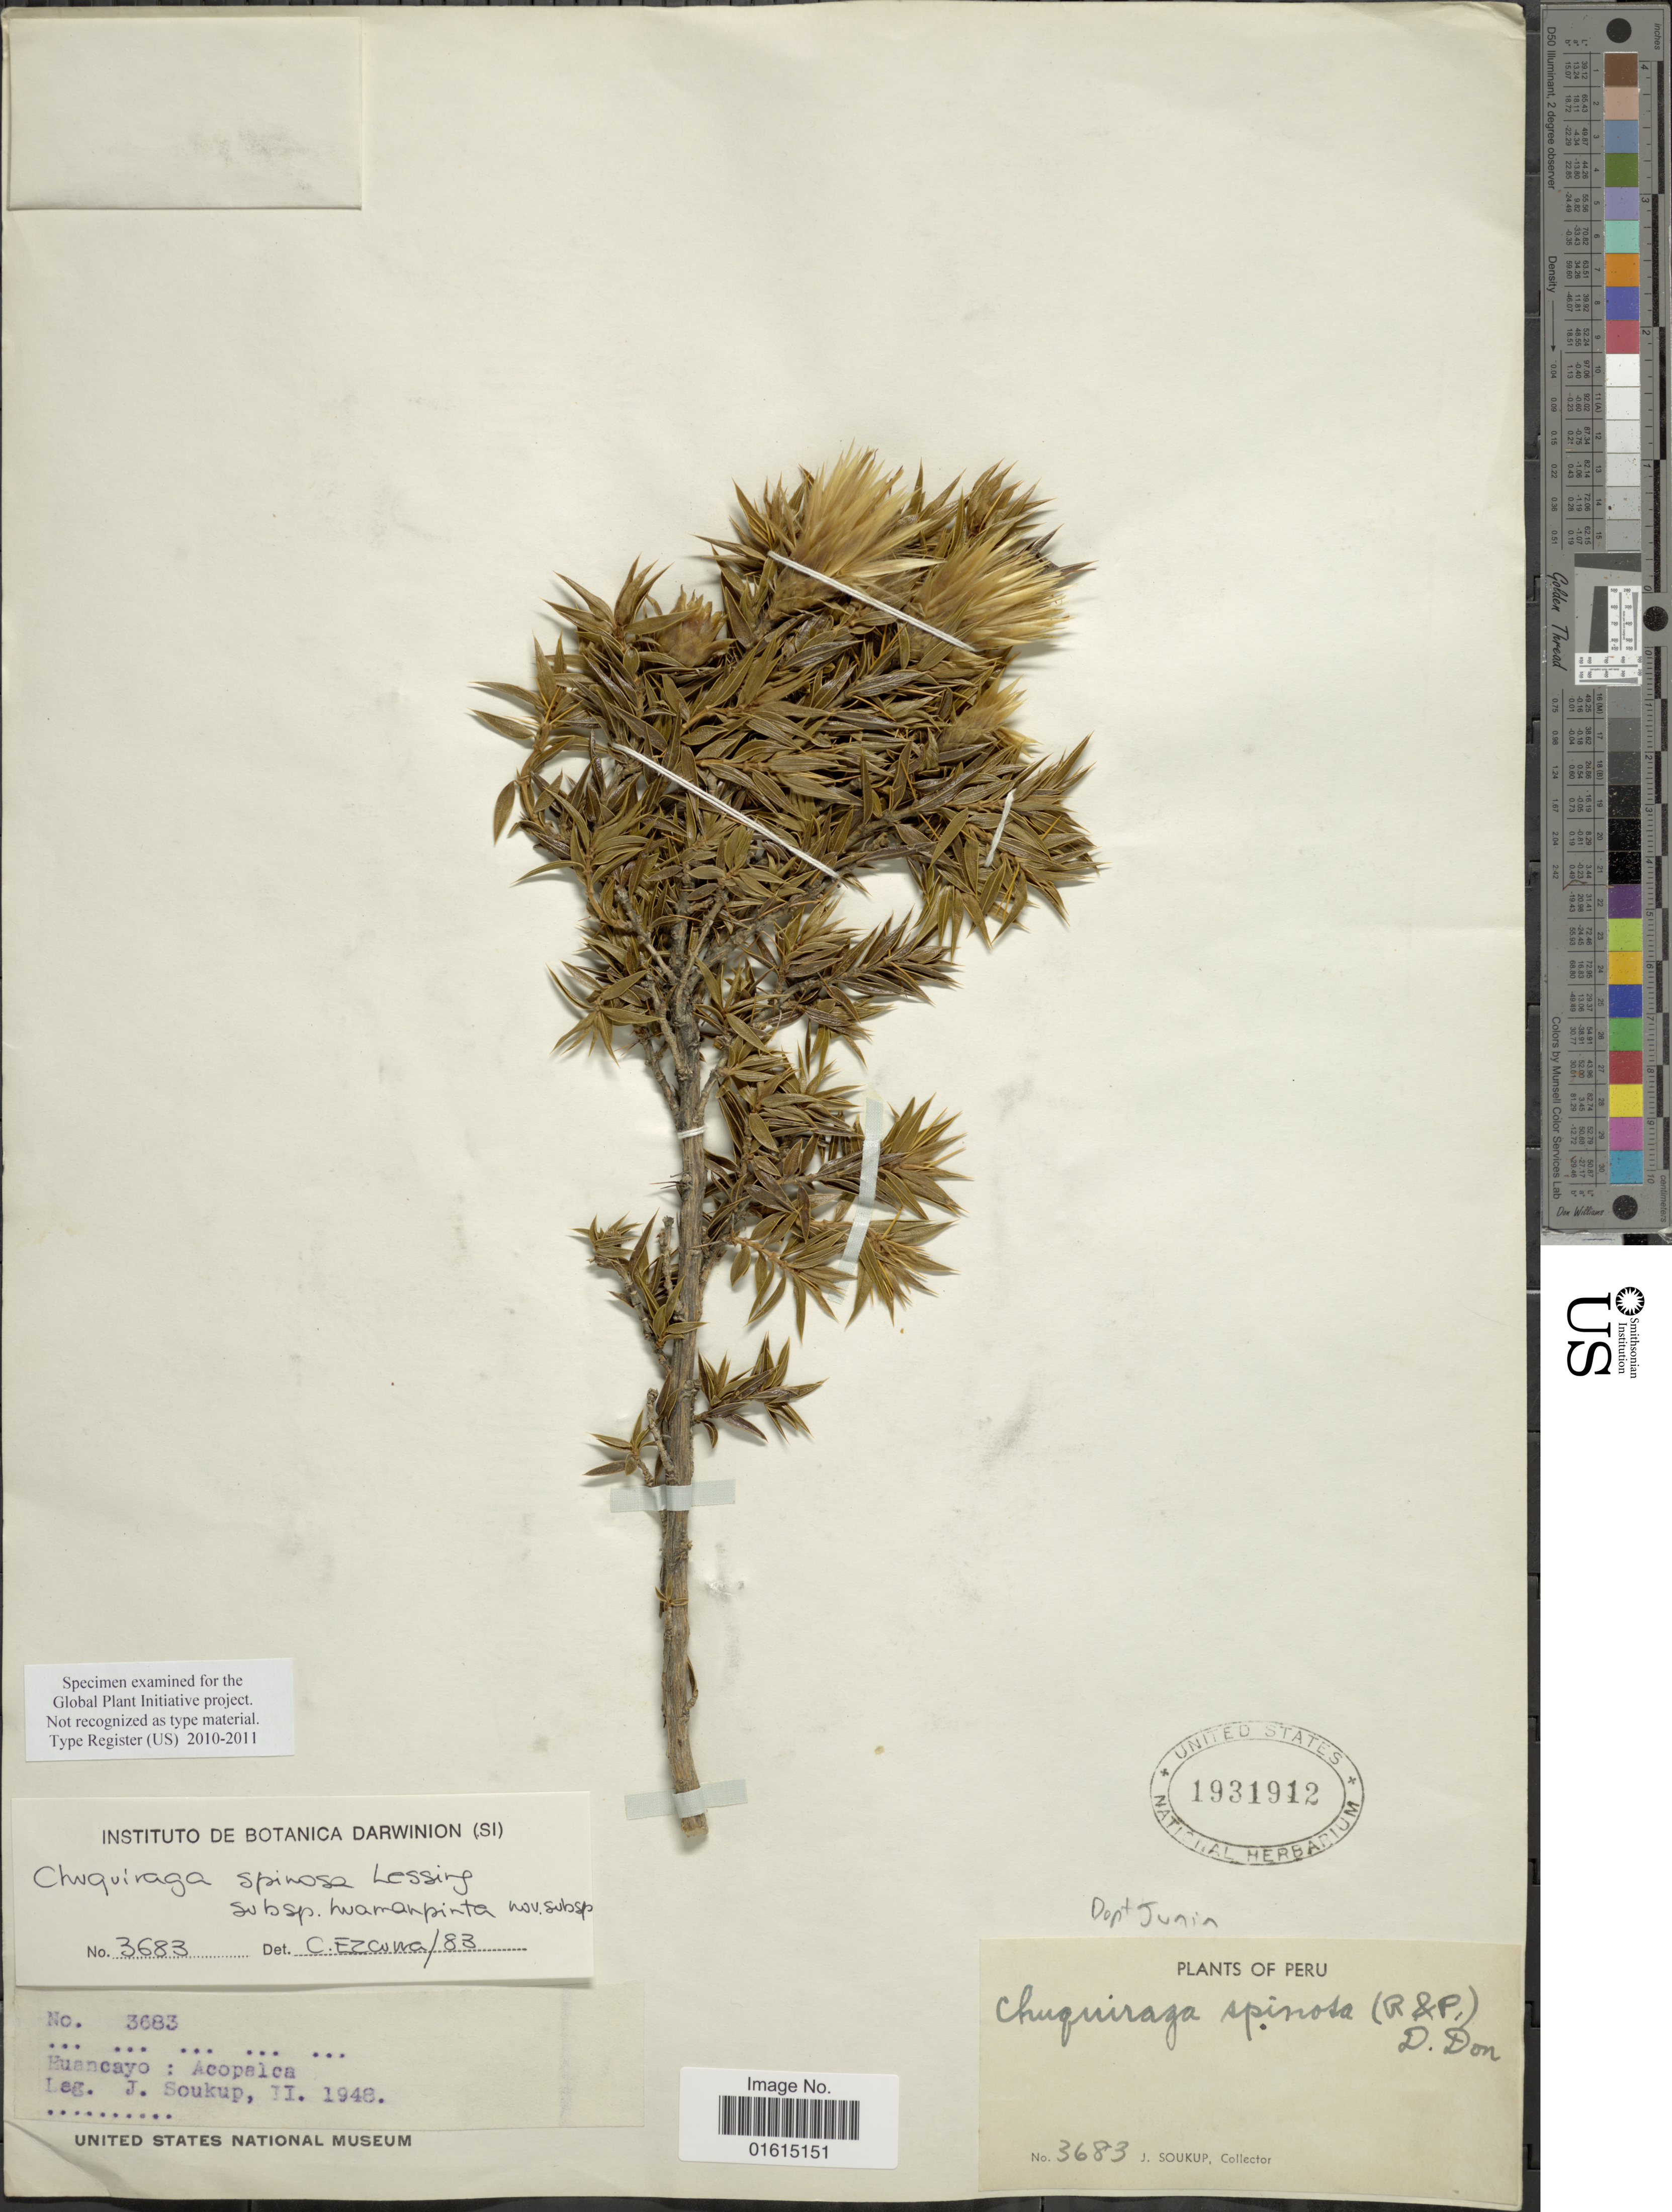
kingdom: Plantae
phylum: Tracheophyta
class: Magnoliopsida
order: Asterales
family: Asteraceae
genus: Chuquiraga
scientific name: Chuquiraga spinosa subsp. huamanpinta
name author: C. Ezcurra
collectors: J. Soukup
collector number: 3683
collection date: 1948-02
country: Peru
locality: Huancayo, Acopalca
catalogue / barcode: US 1931912